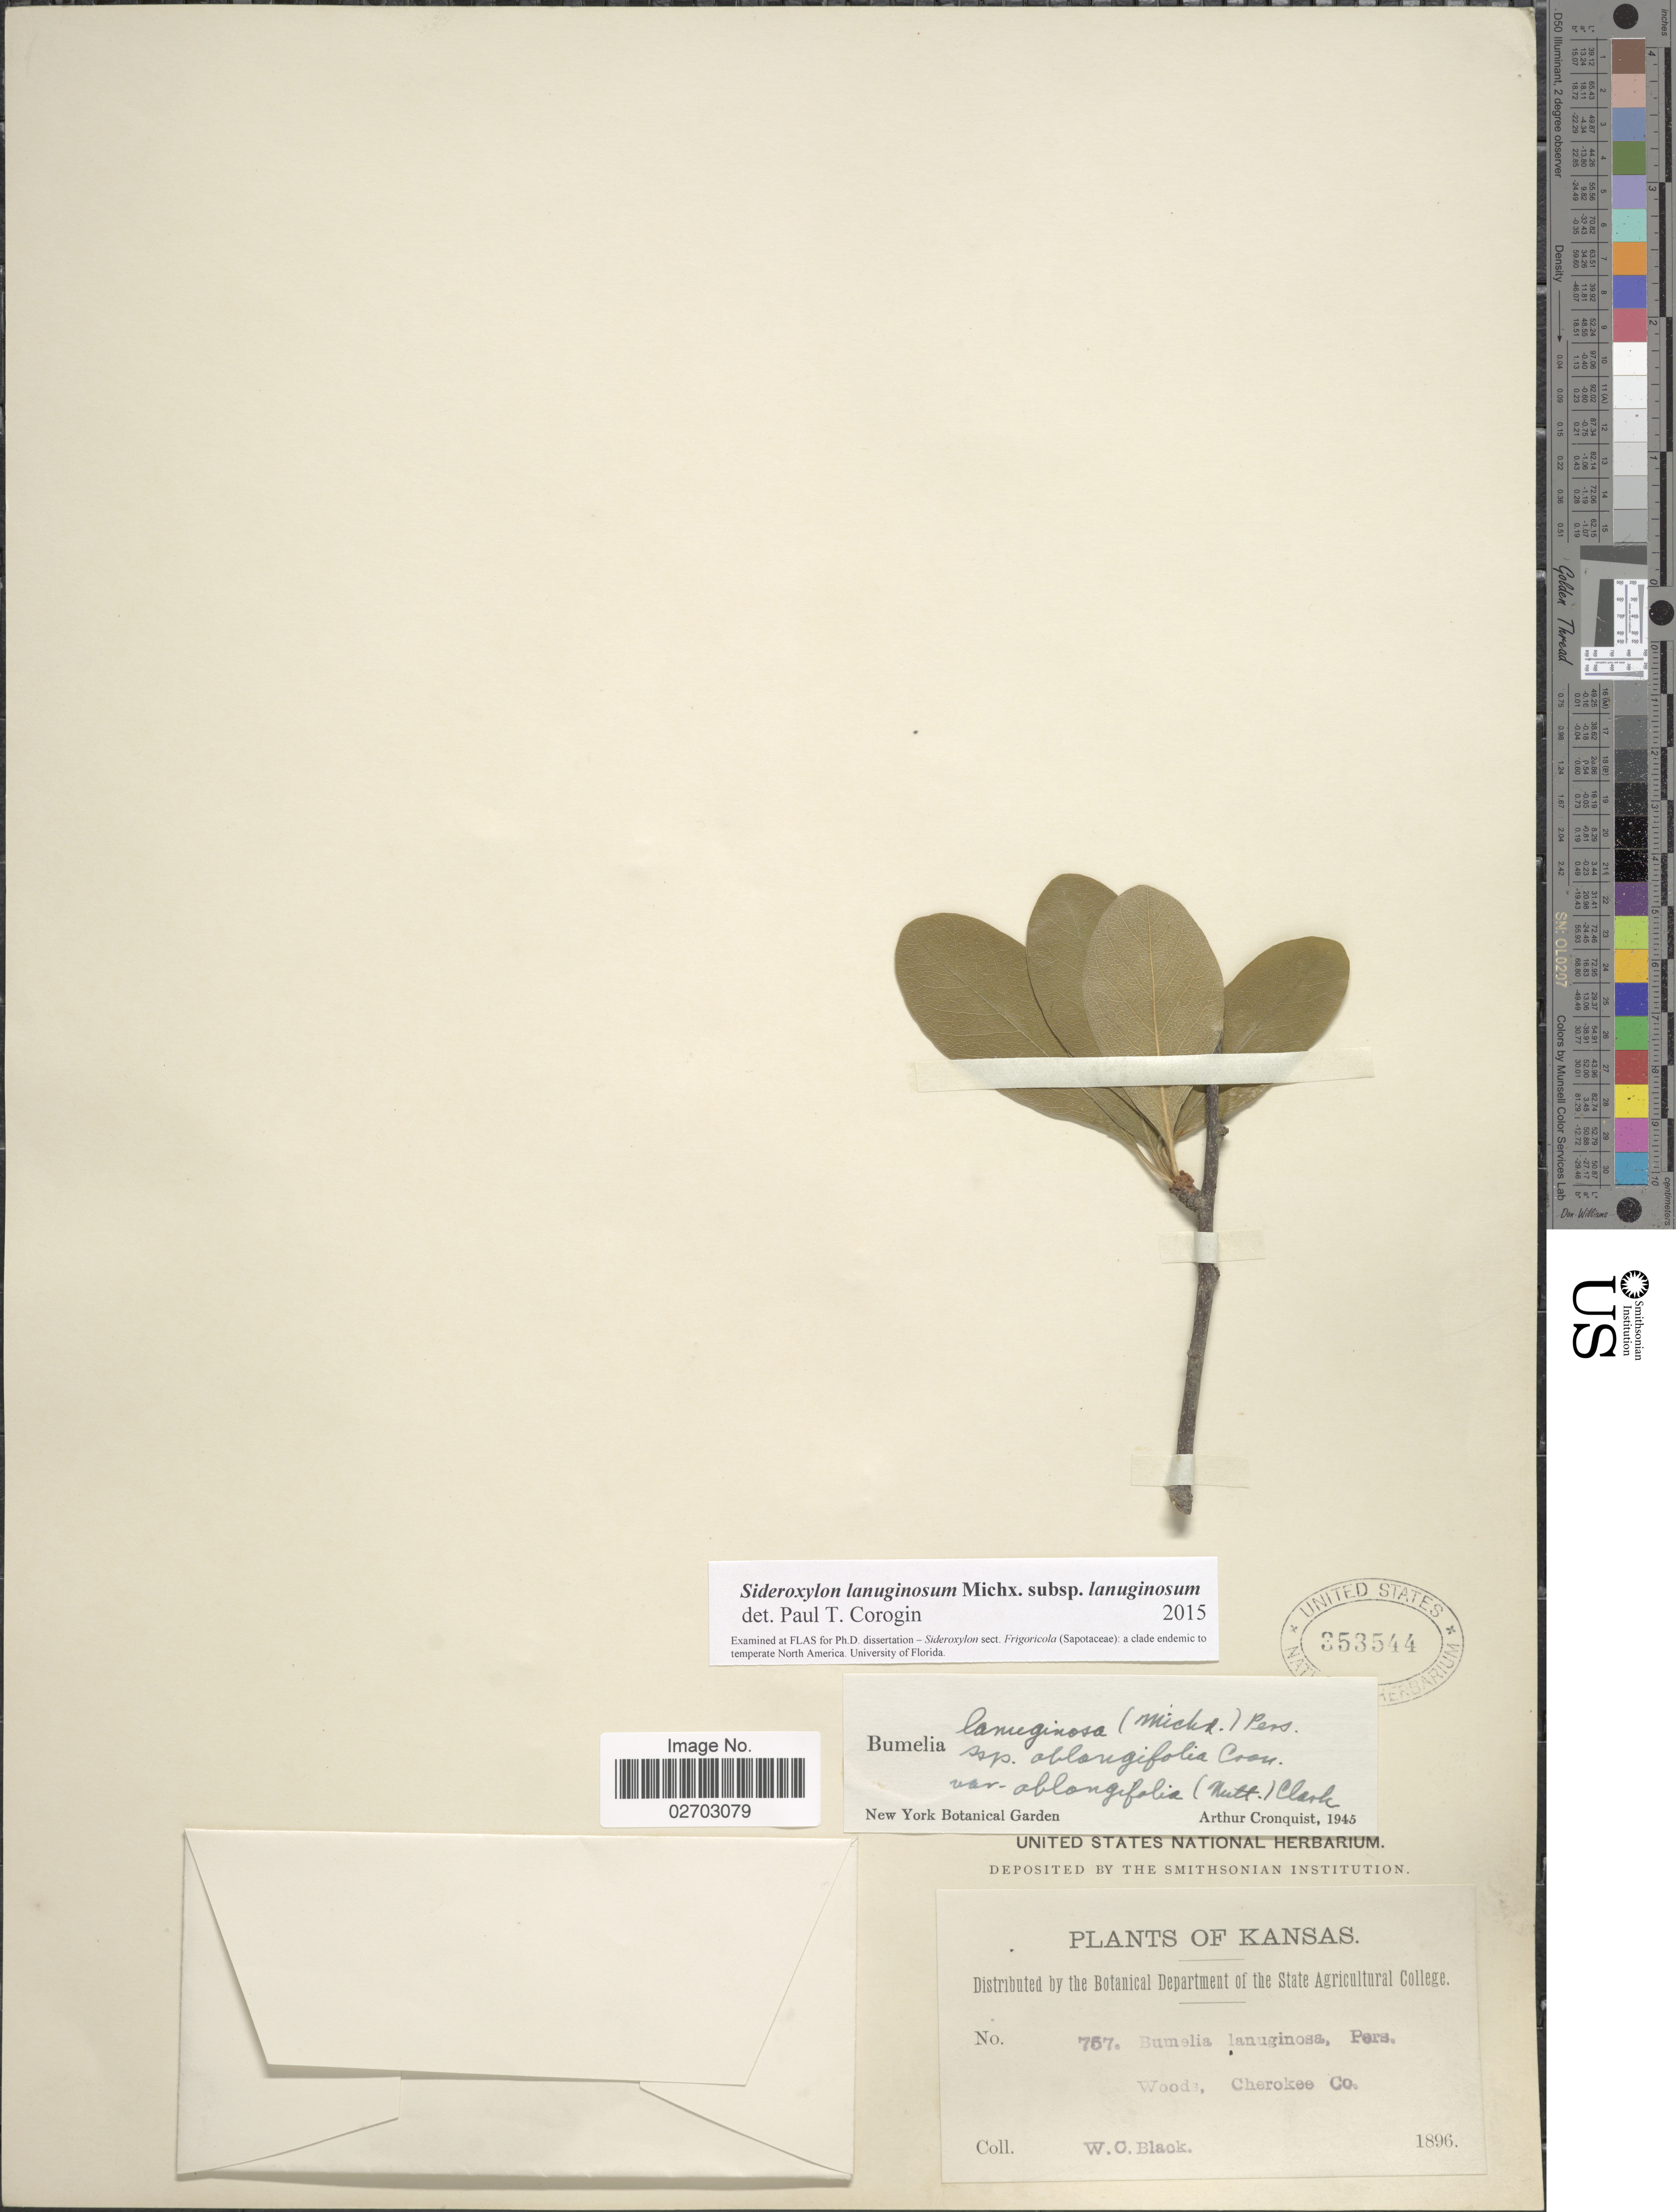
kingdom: Plantae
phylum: Tracheophyta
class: Magnoliopsida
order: Ericales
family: Sapotaceae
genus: Sideroxylon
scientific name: Sideroxylon lanuginosum subsp. lanuginosum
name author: Michx.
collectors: W. Black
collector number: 757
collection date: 1896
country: United States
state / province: Kansas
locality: Cherokee Co.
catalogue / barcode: US 353544